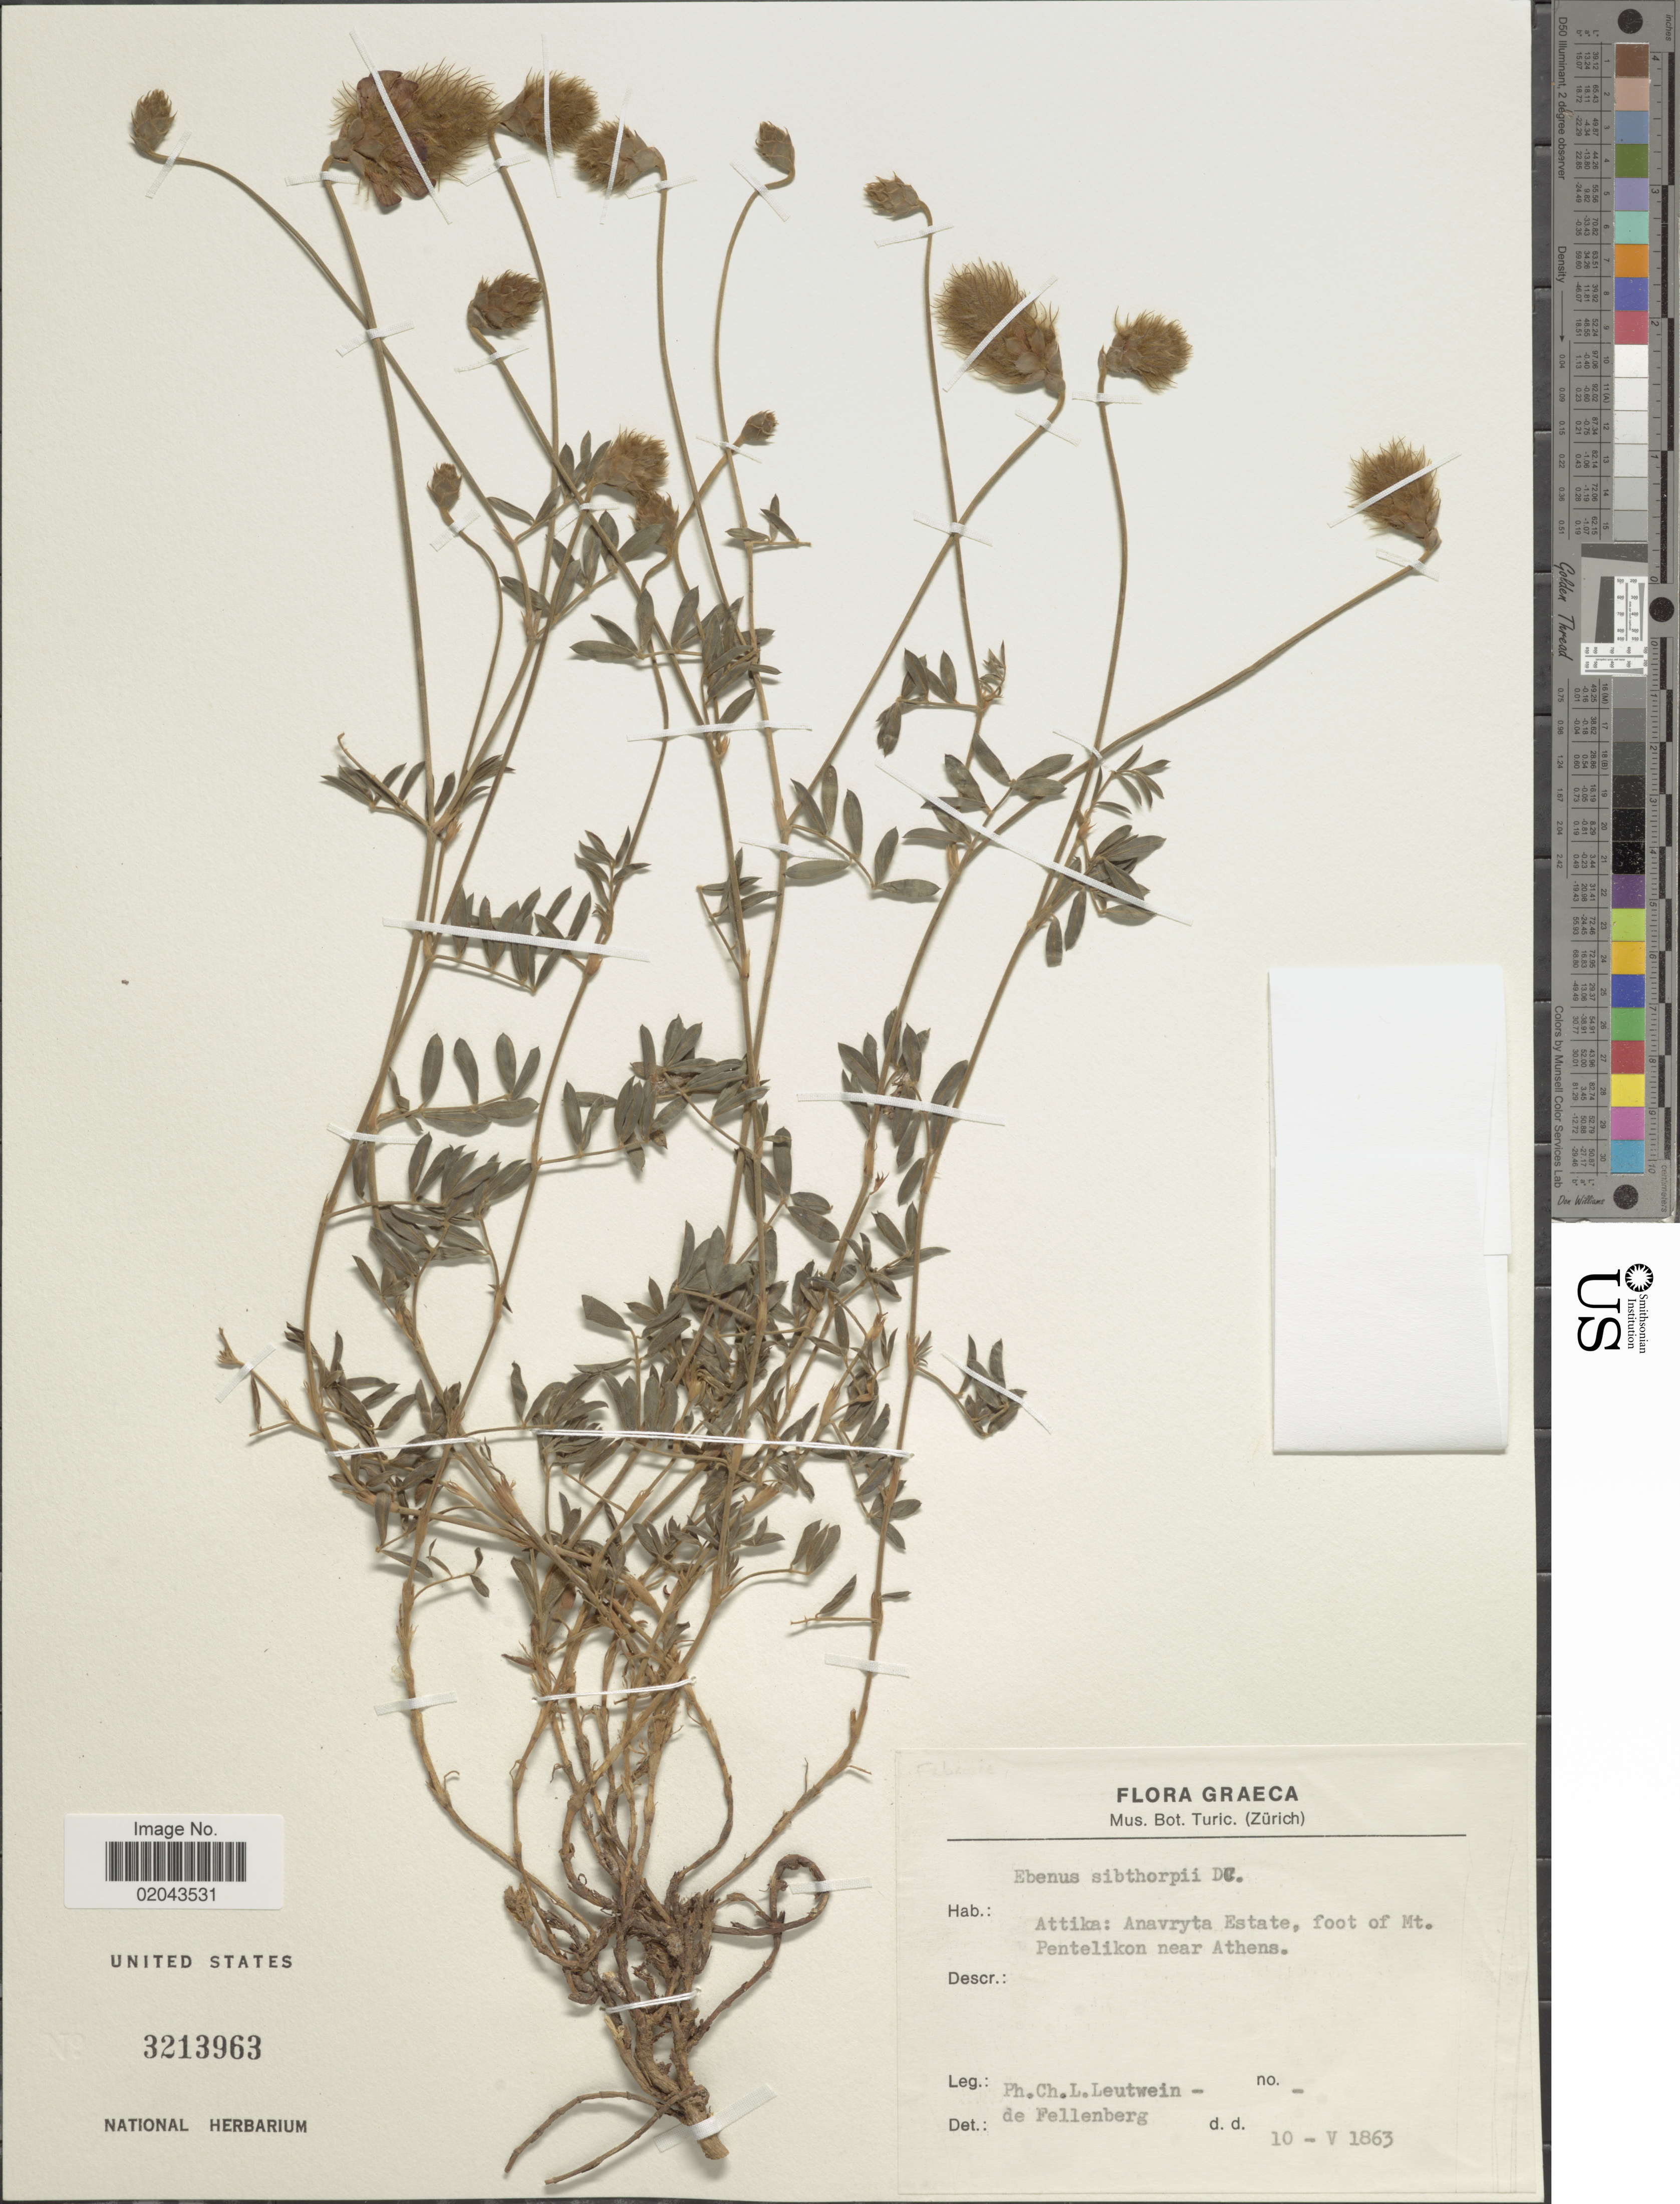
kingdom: Plantae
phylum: Tracheophyta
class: Magnoliopsida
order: Fabales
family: Fabaceae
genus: Ebenus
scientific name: Ebenus sibthorpii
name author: DC.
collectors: P. Leutwein de Fellenberg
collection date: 1863-05-10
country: Greece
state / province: Attica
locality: Anavryta Estate, foot of Mt. Pentelikon near Athens.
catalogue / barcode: US 3213963